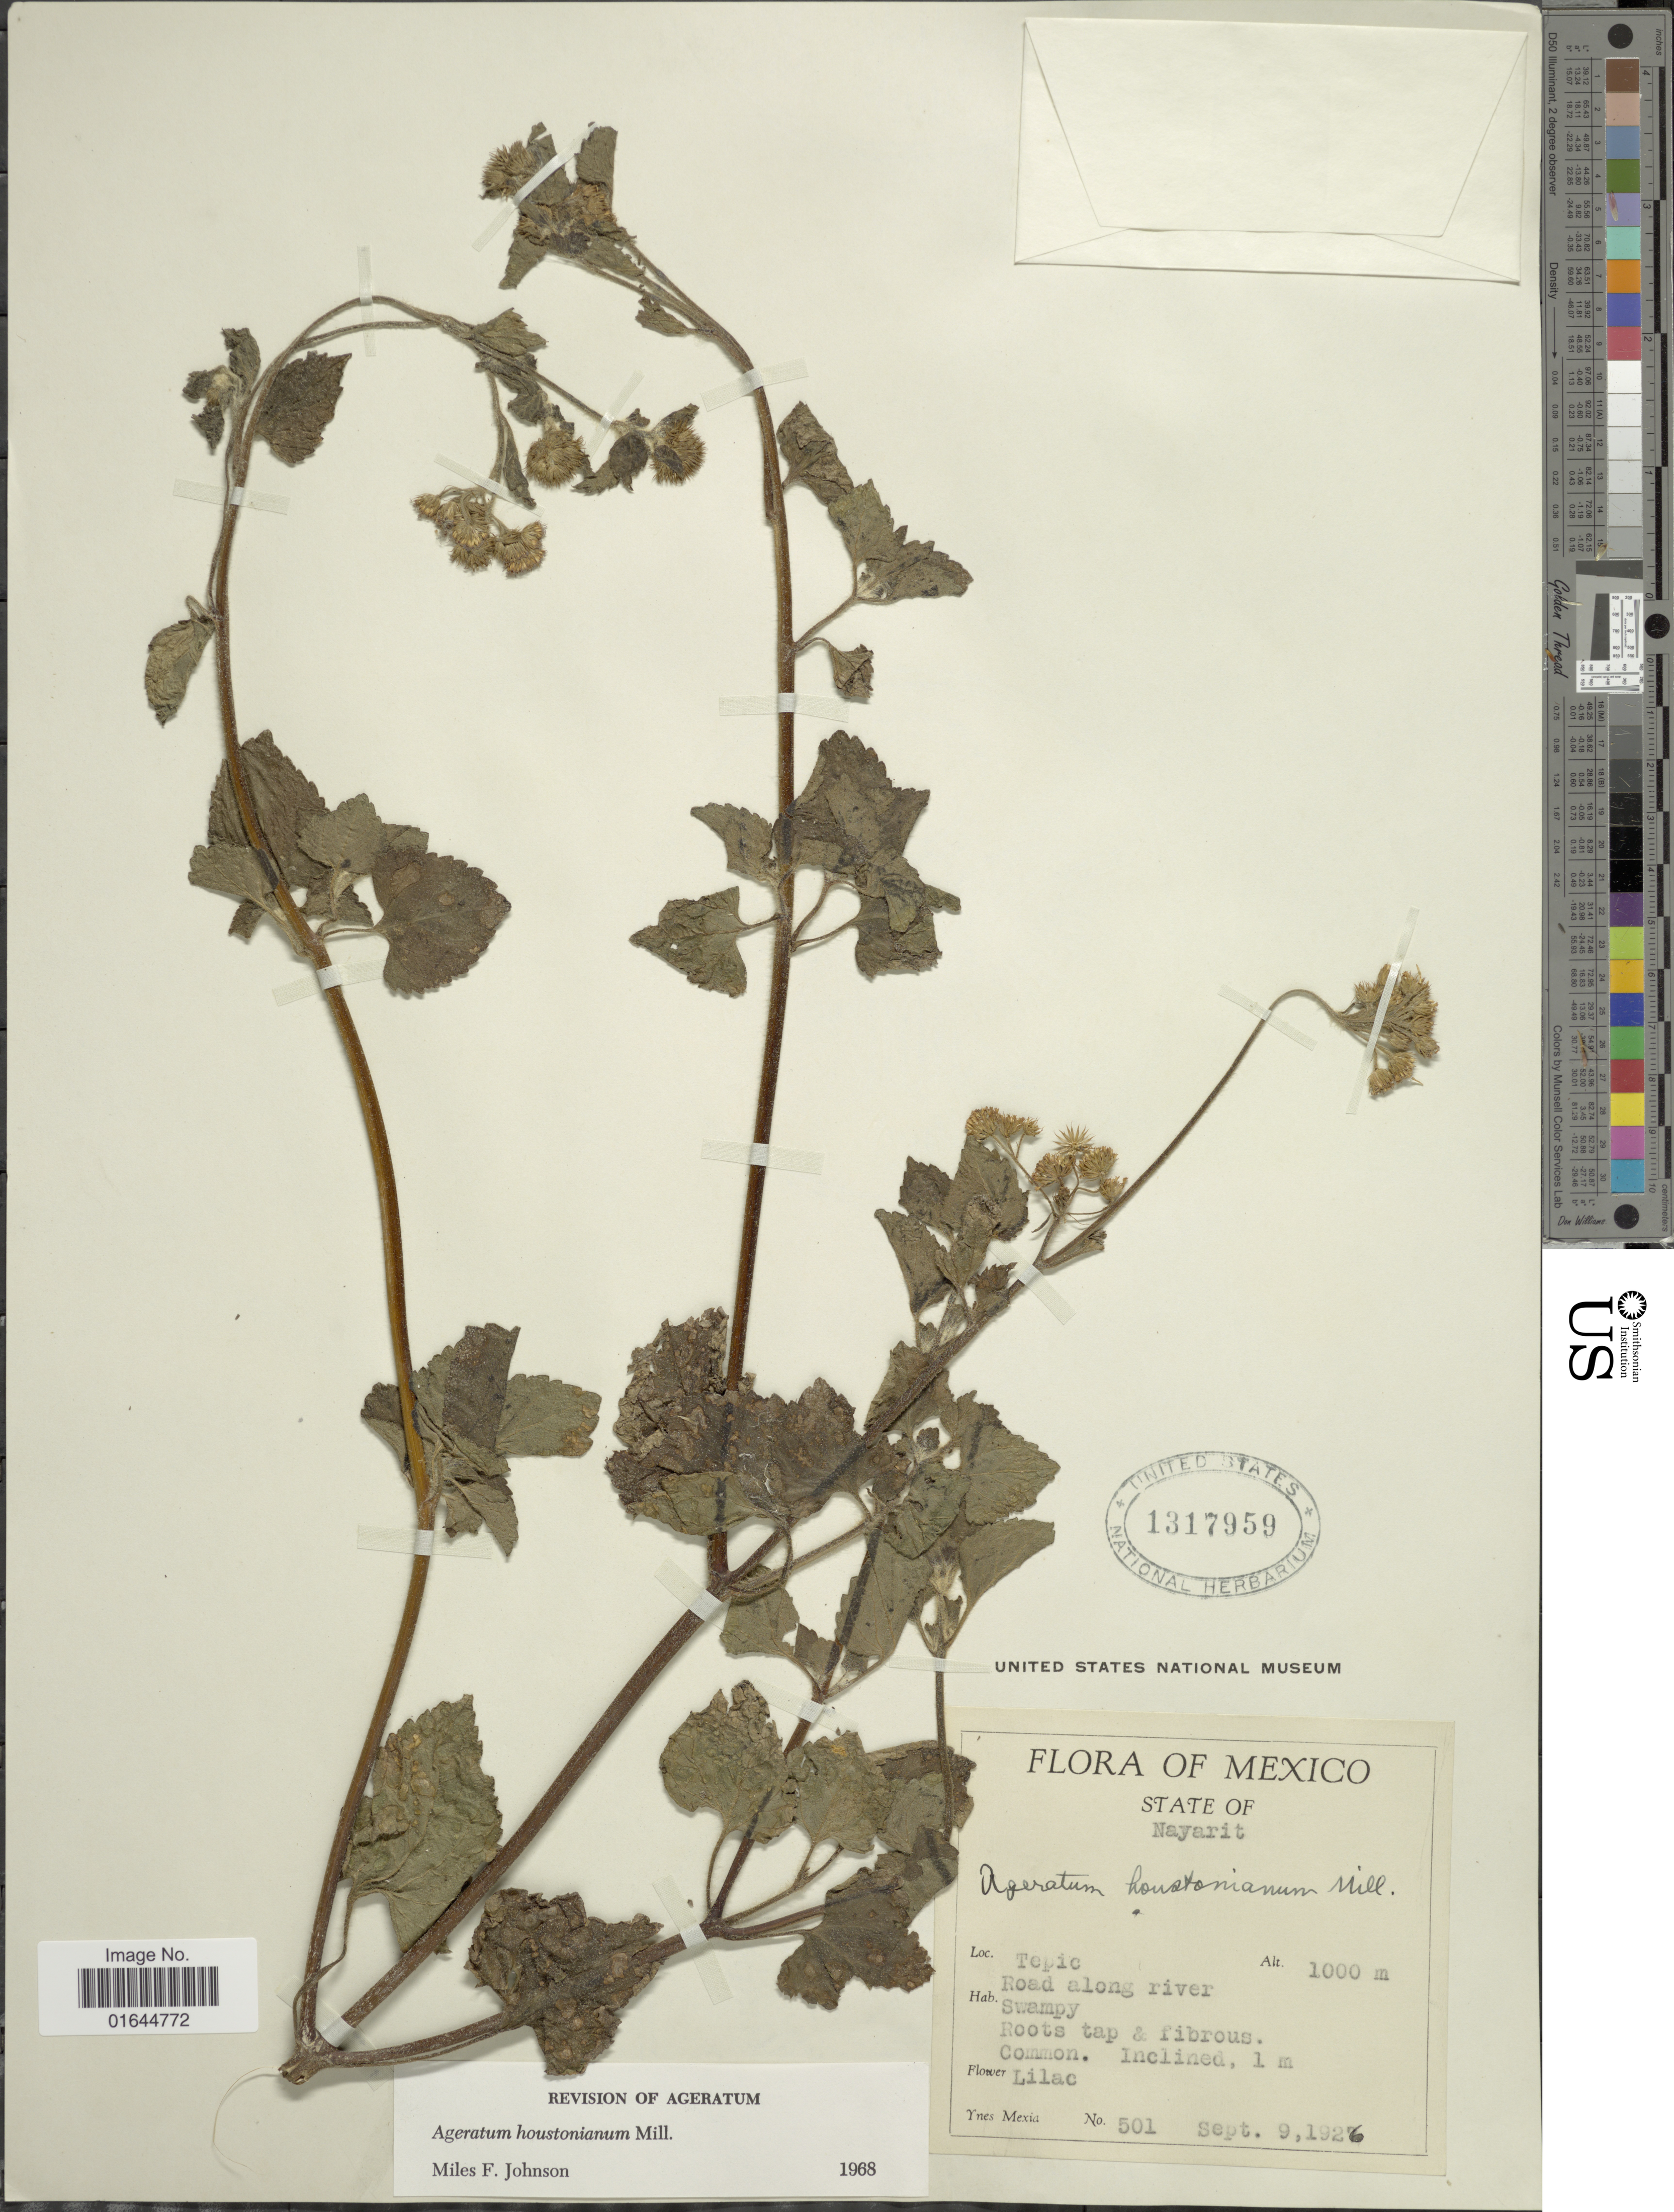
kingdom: Plantae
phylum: Tracheophyta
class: Magnoliopsida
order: Asterales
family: Asteraceae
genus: Ageratum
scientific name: Ageratum houstonianum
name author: Mill.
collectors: Y. Mexia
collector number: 501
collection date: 1926-09-09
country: Mexico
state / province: Nayarit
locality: Mexico, State of Nayaritm Tepic, Road along river.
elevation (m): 1000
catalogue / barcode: US 1317959